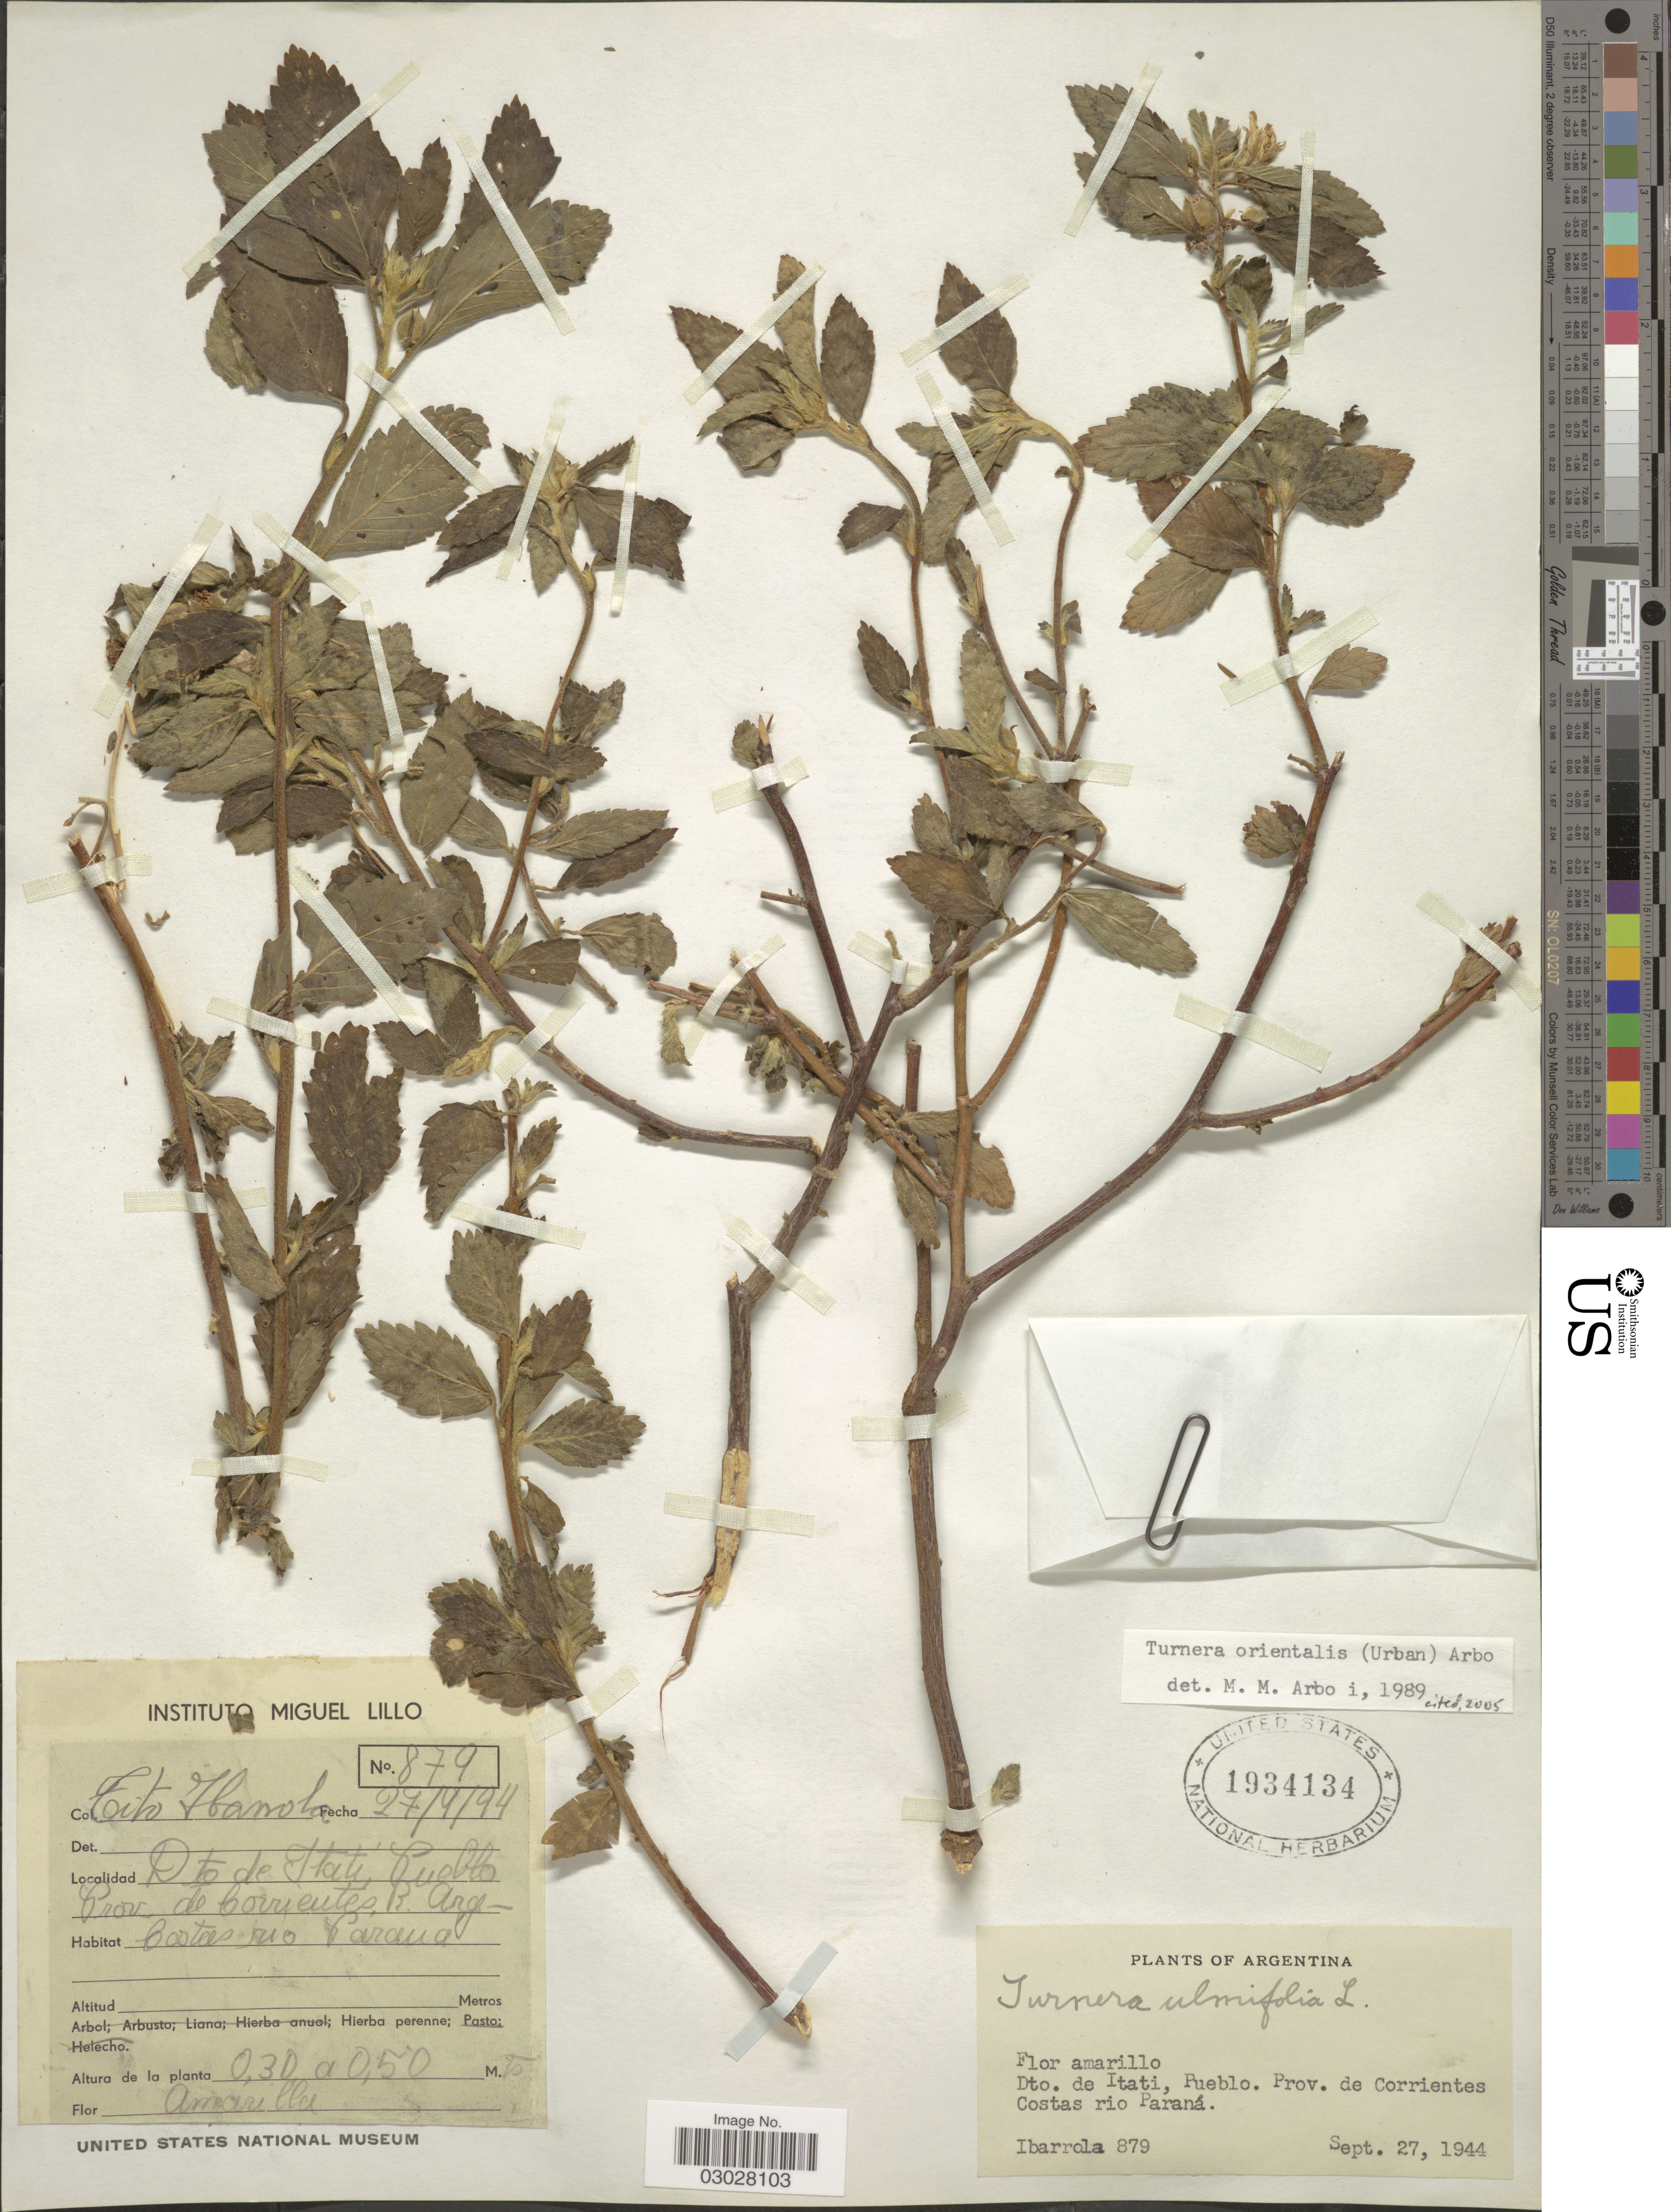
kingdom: Plantae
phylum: Tracheophyta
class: Magnoliopsida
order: Malpighiales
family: Turneraceae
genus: Turnera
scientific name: Turnera orientalis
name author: (Urb.) Arbo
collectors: Ibarrola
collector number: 879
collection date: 1944-09-27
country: Argentina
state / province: Corrientes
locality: Dto. de Itati, Pueblo. Prov. de Corrientes. Costas rio Paraná.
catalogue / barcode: US 1934134